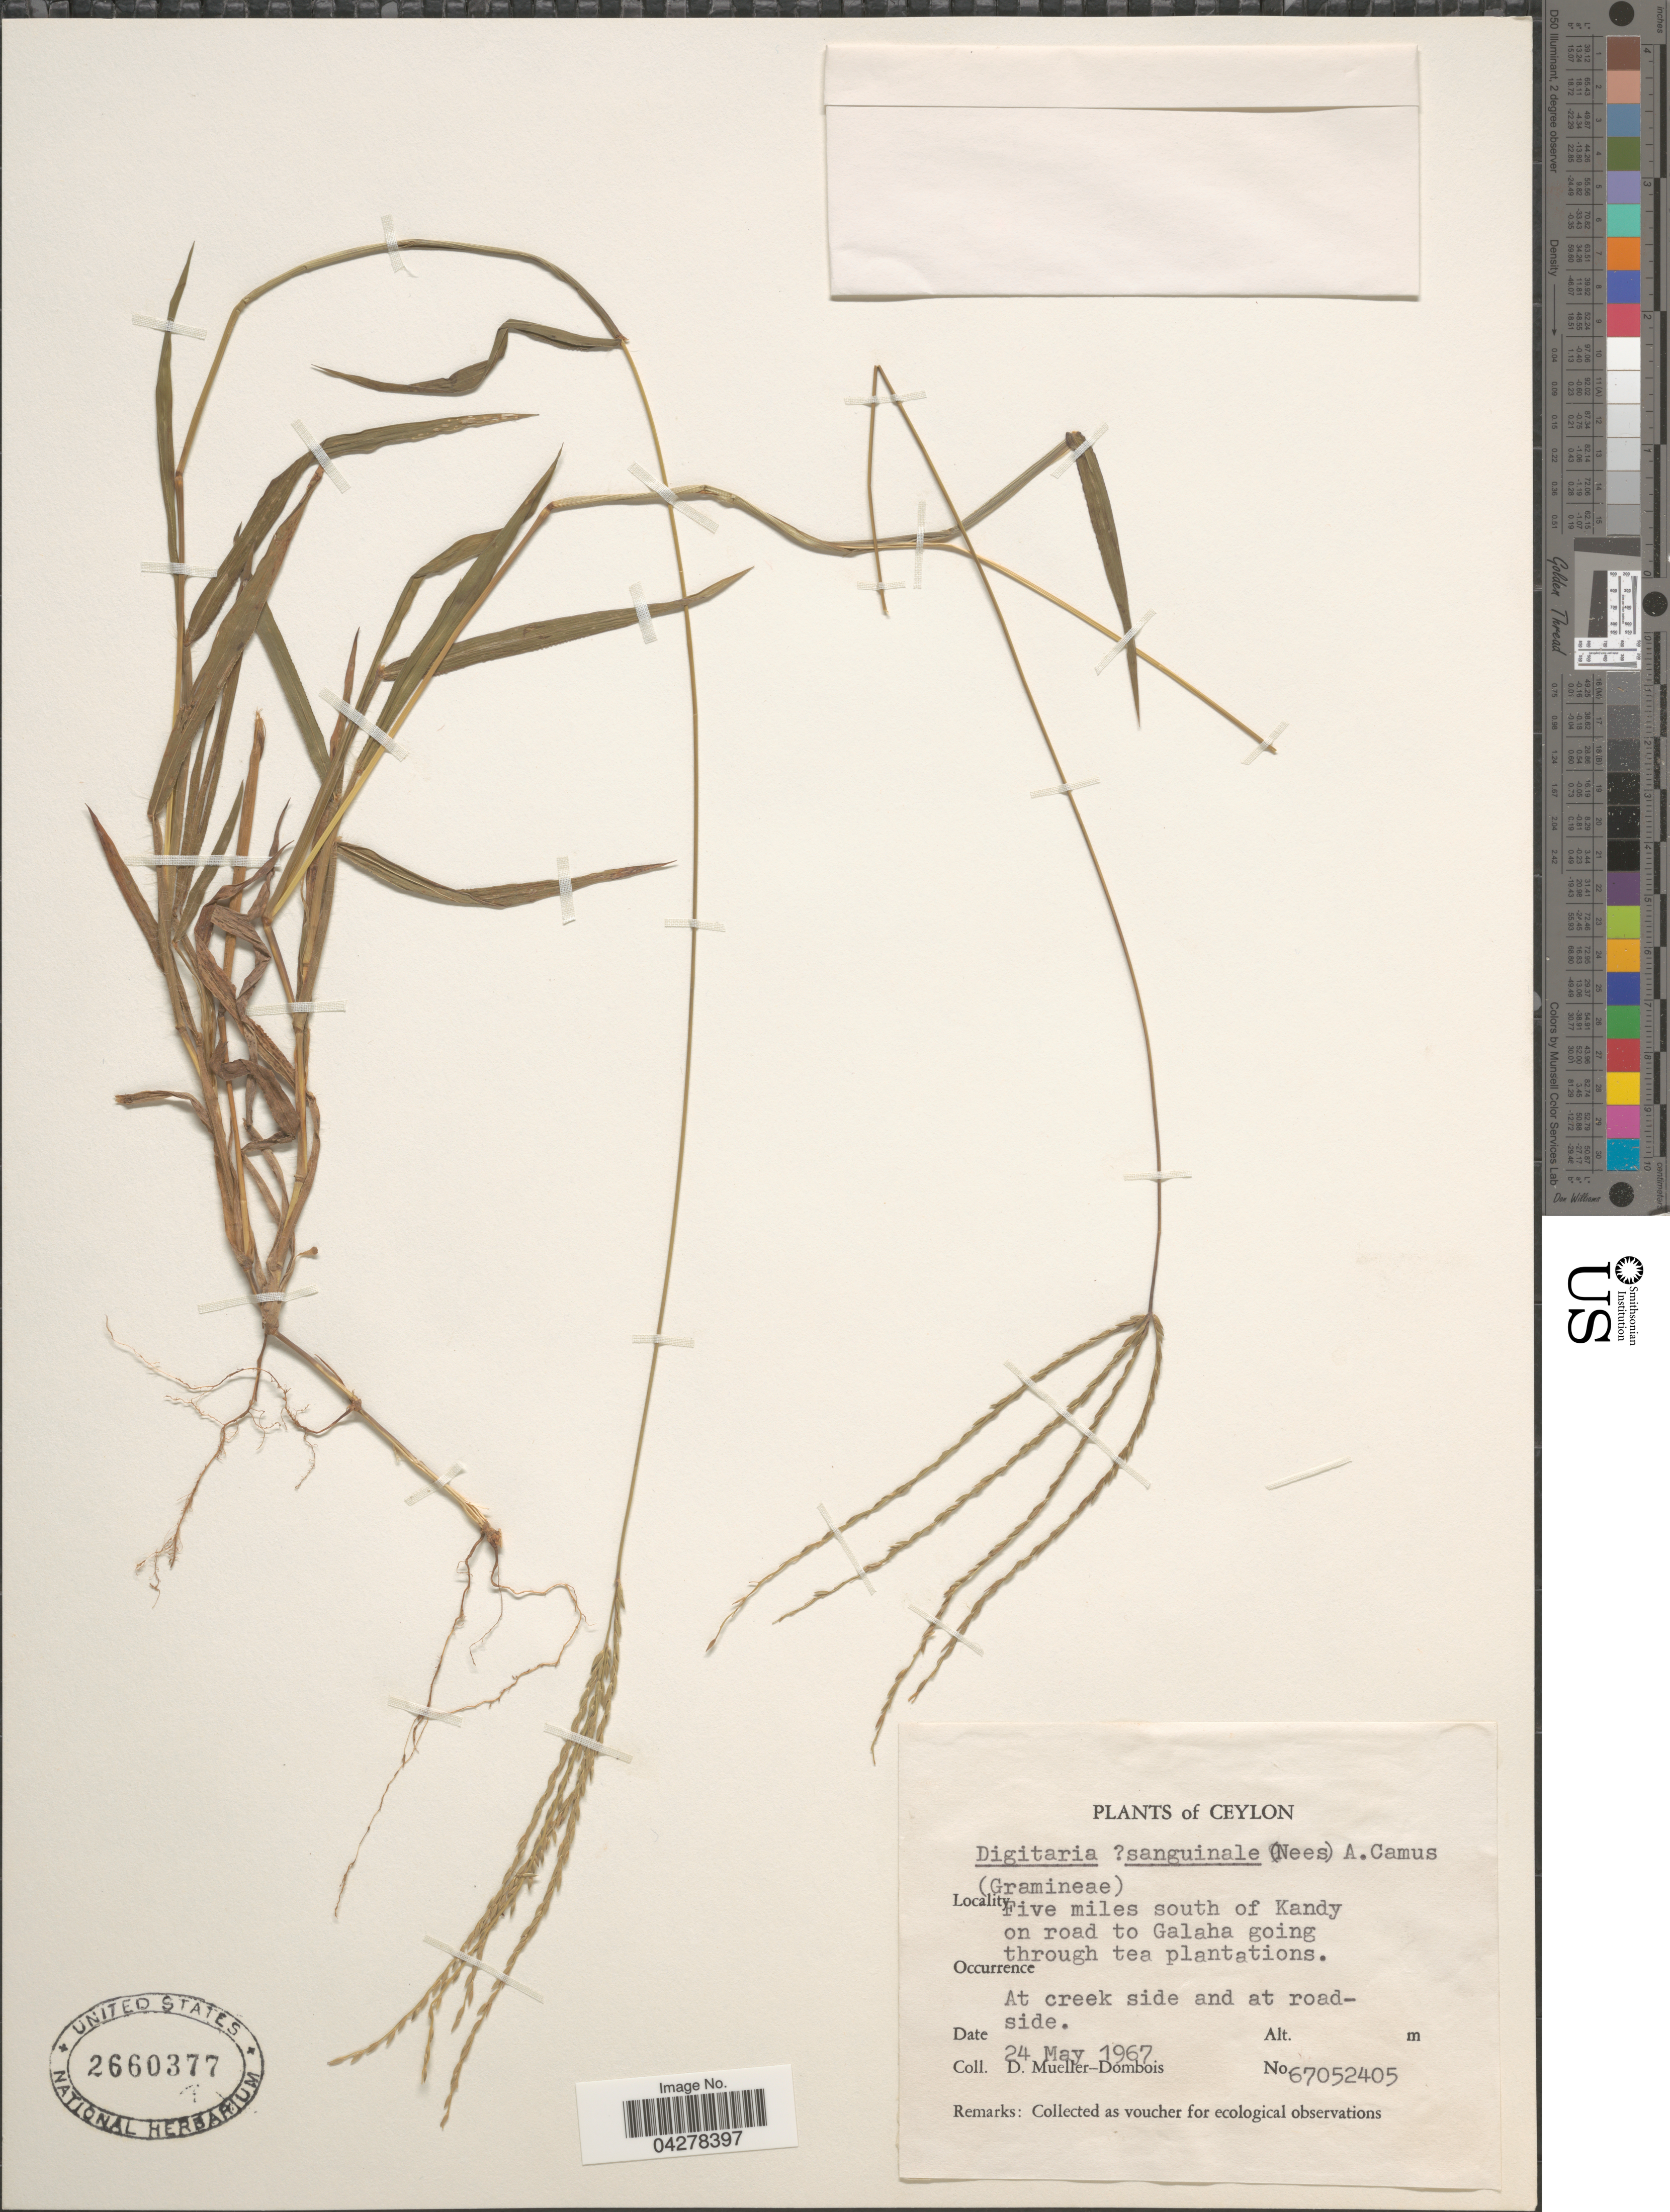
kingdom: Plantae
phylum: Tracheophyta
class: Liliopsida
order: Poales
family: Poaceae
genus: Digitaria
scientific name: Digitaria sanguinalis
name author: (L.) Scop.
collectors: D. Mueller-Dombois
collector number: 67052405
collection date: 1967-05-24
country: Sri Lanka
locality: Ceylon. Five miles south of Kandy on road to Galaha going through tea plantations. At creek side and at roadside.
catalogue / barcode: US 2660377